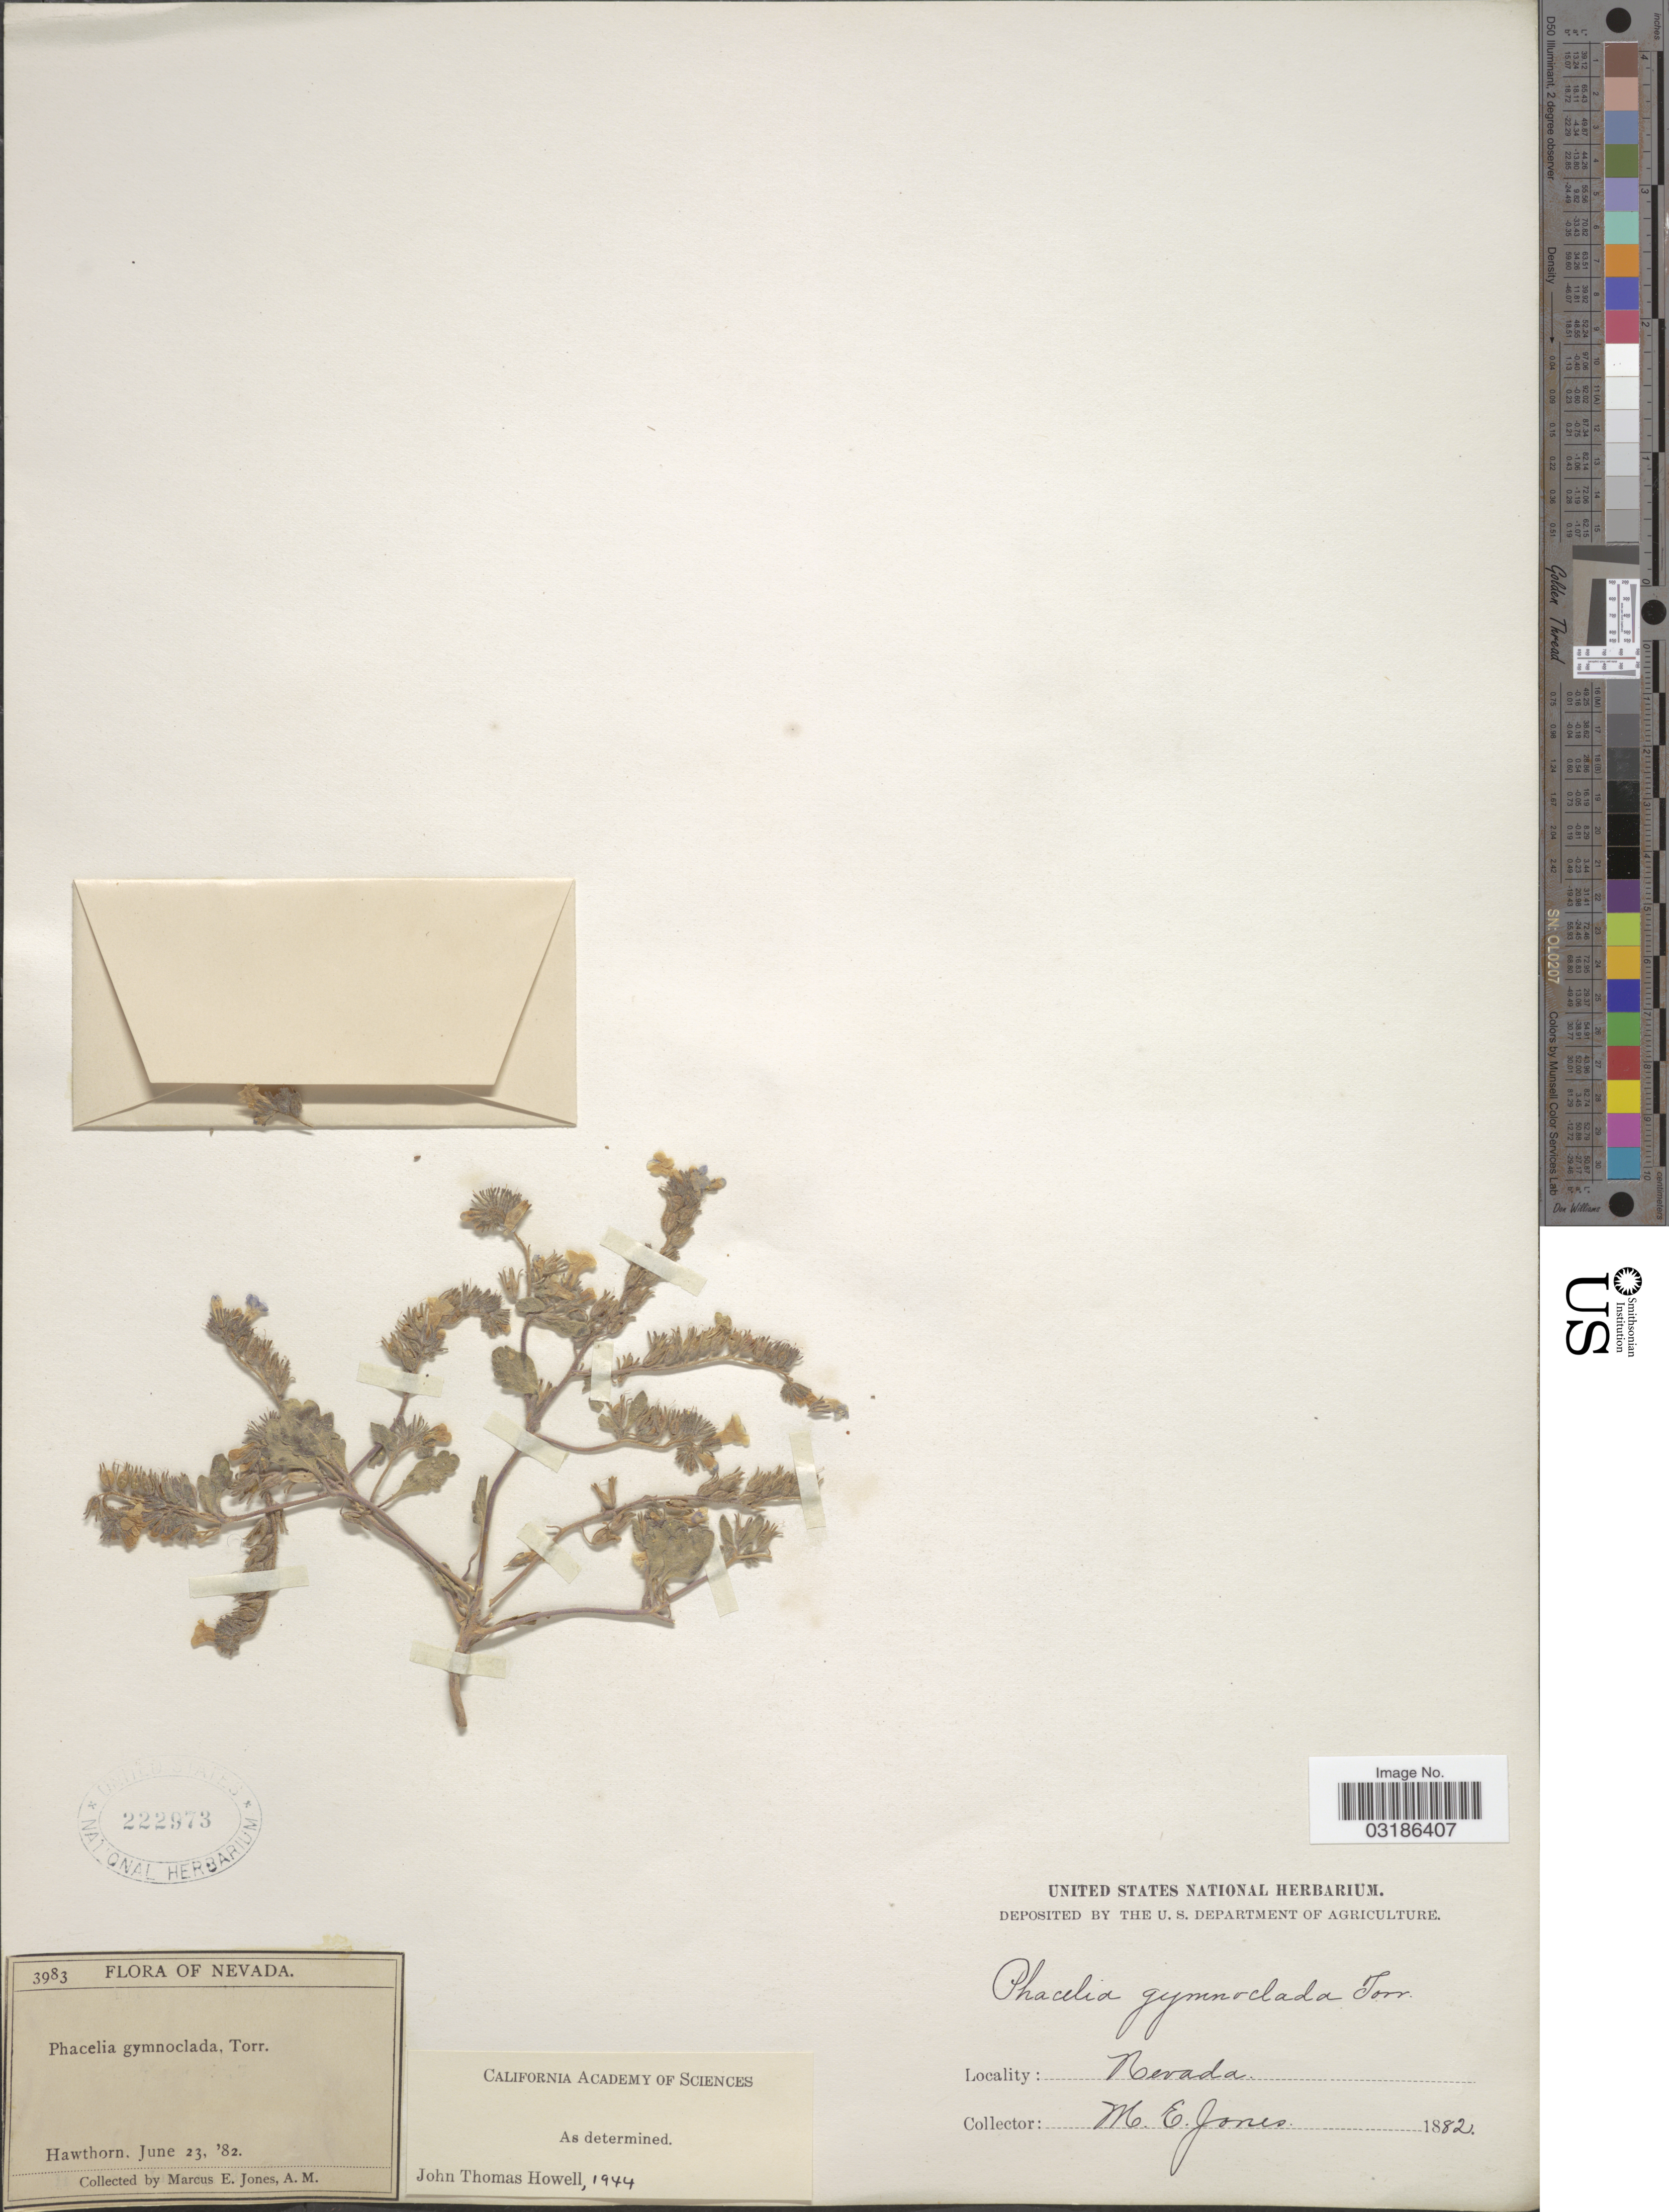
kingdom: Plantae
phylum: Tracheophyta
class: Magnoliopsida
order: Boraginales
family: Hydrophyllaceae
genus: Phacelia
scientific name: Phacelia gymnoclada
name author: Torr. in C. King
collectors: M. E. Jones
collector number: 3983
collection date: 1882-06-23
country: United States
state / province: Nevada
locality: Hawthorn.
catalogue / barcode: US 222973